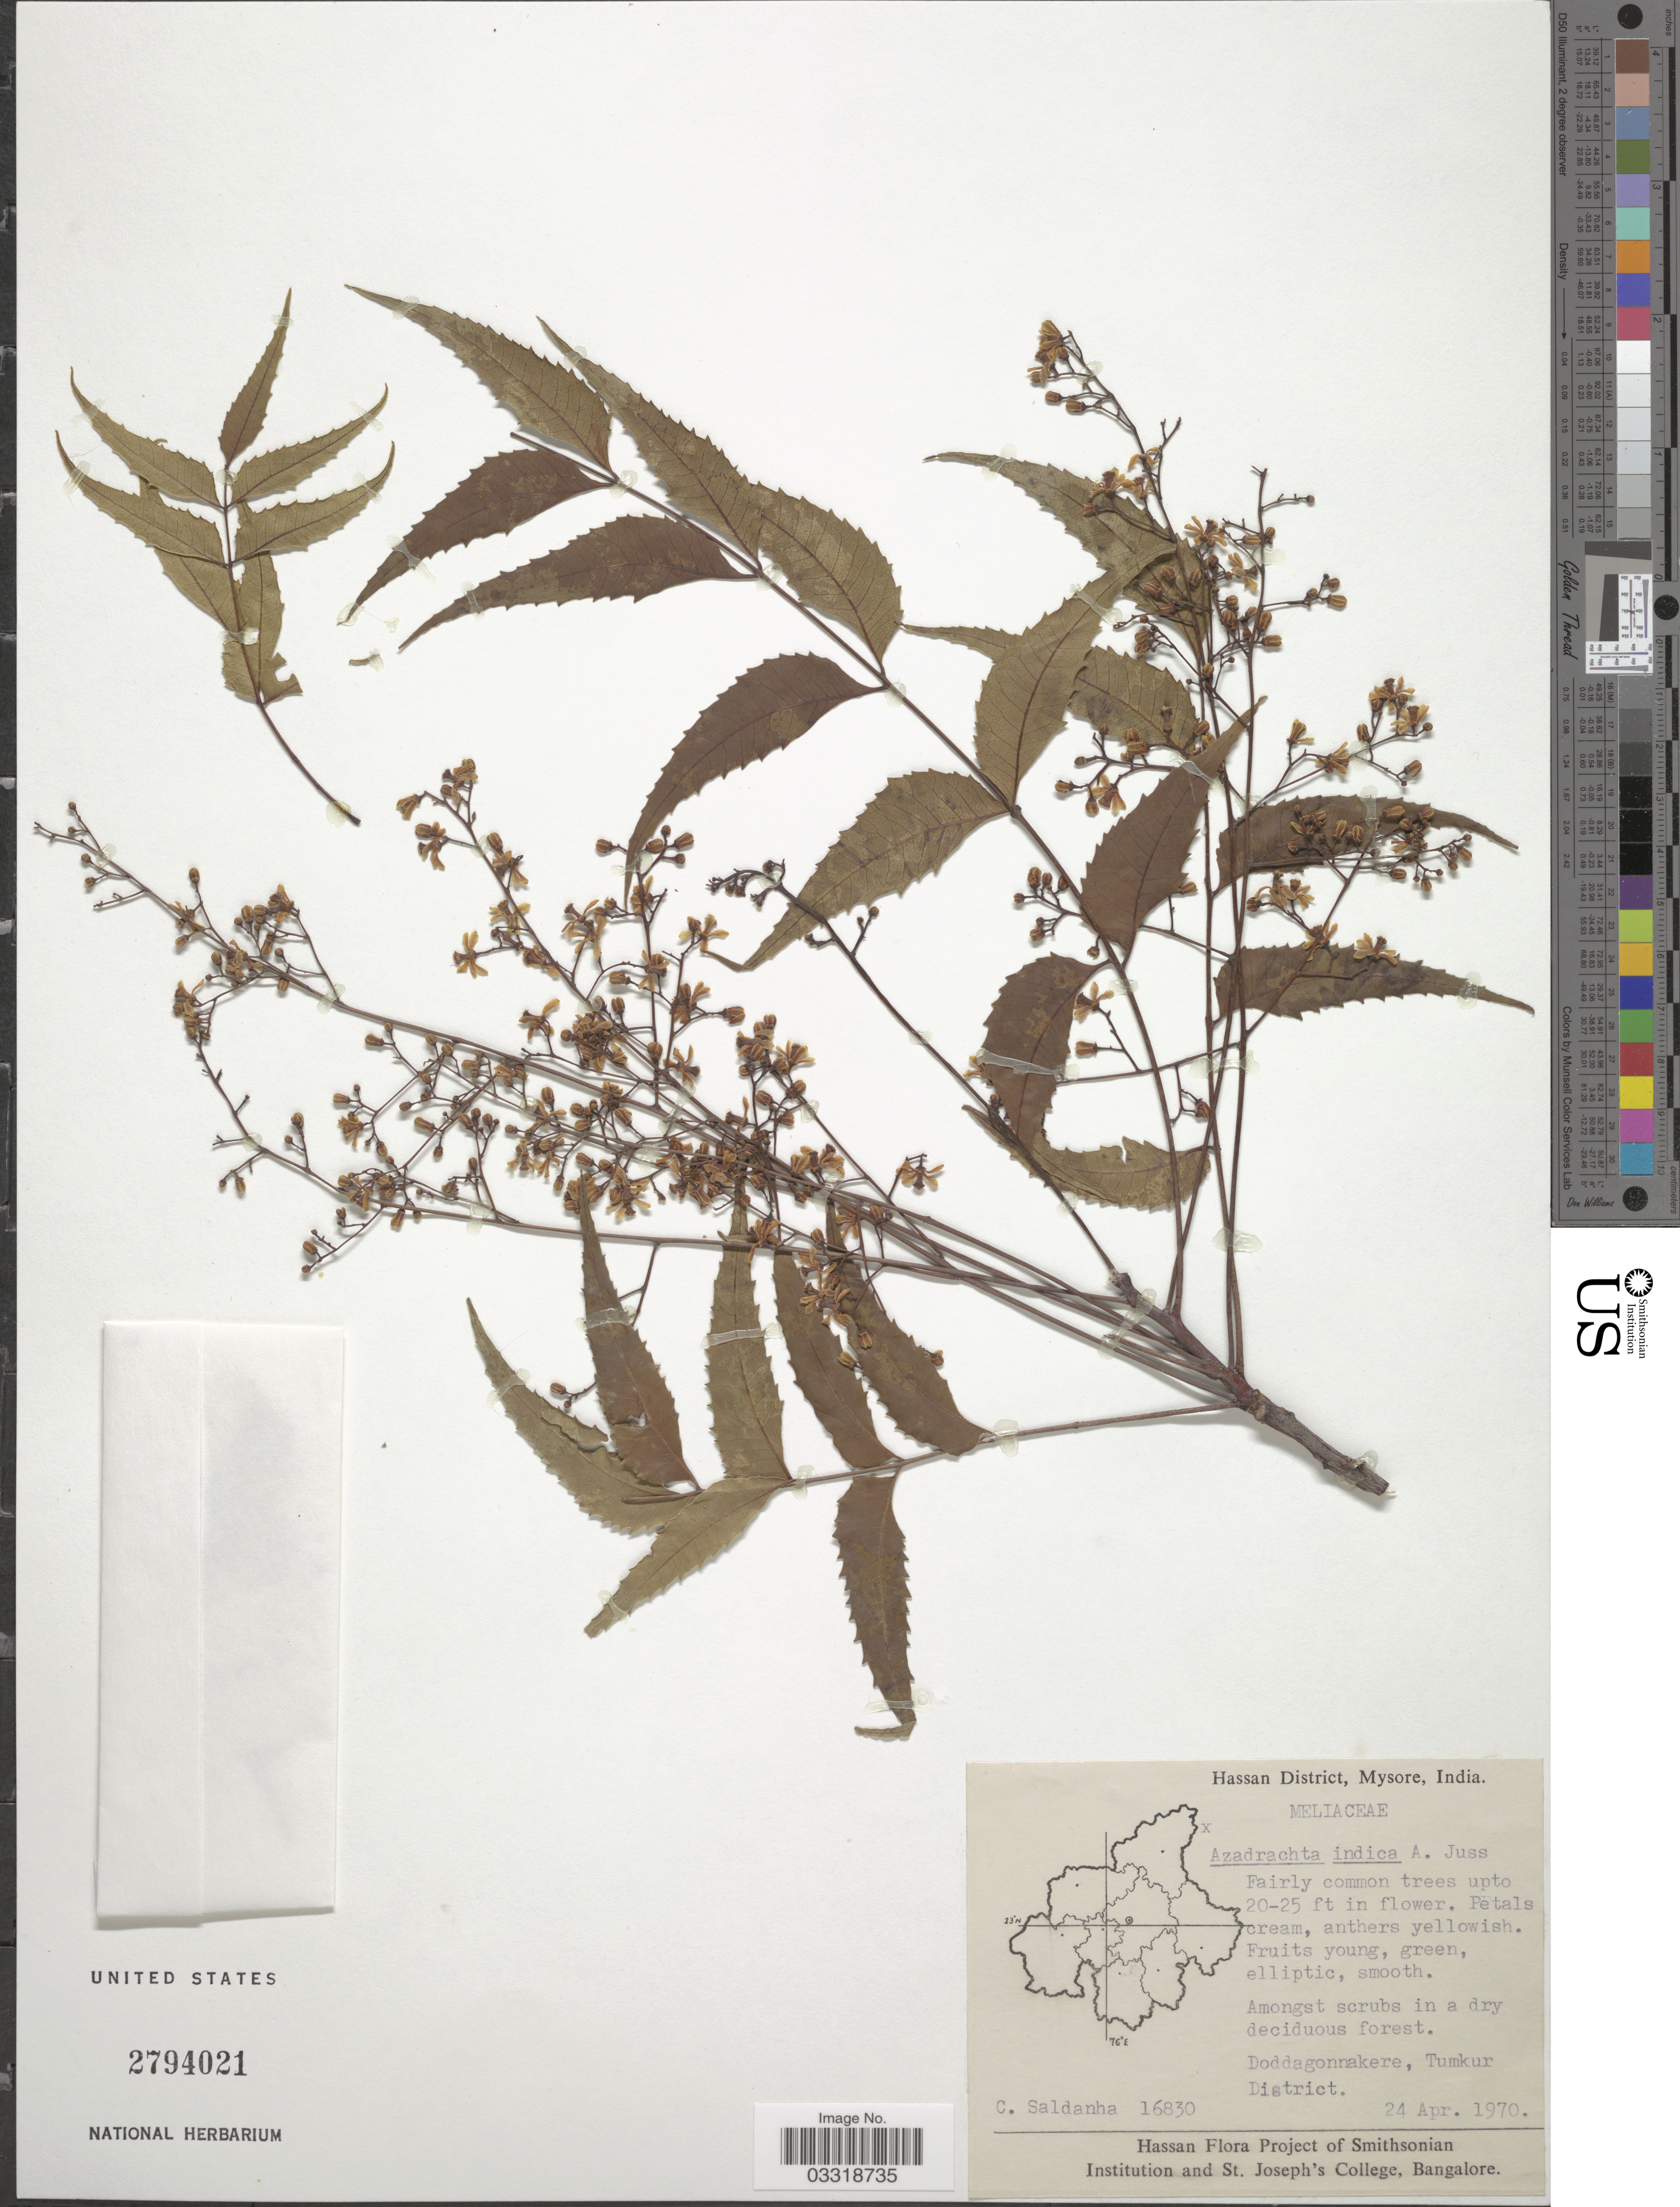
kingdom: Plantae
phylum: Tracheophyta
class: Magnoliopsida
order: Sapindales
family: Meliaceae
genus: Azadirachta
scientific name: Azadirachta indica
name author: A. Juss.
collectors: C. Saldanha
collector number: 16830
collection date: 1970-04-24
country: India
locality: Hassan District, Mysore. Doddagonnakere, Tumkur District.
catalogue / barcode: US 2794021